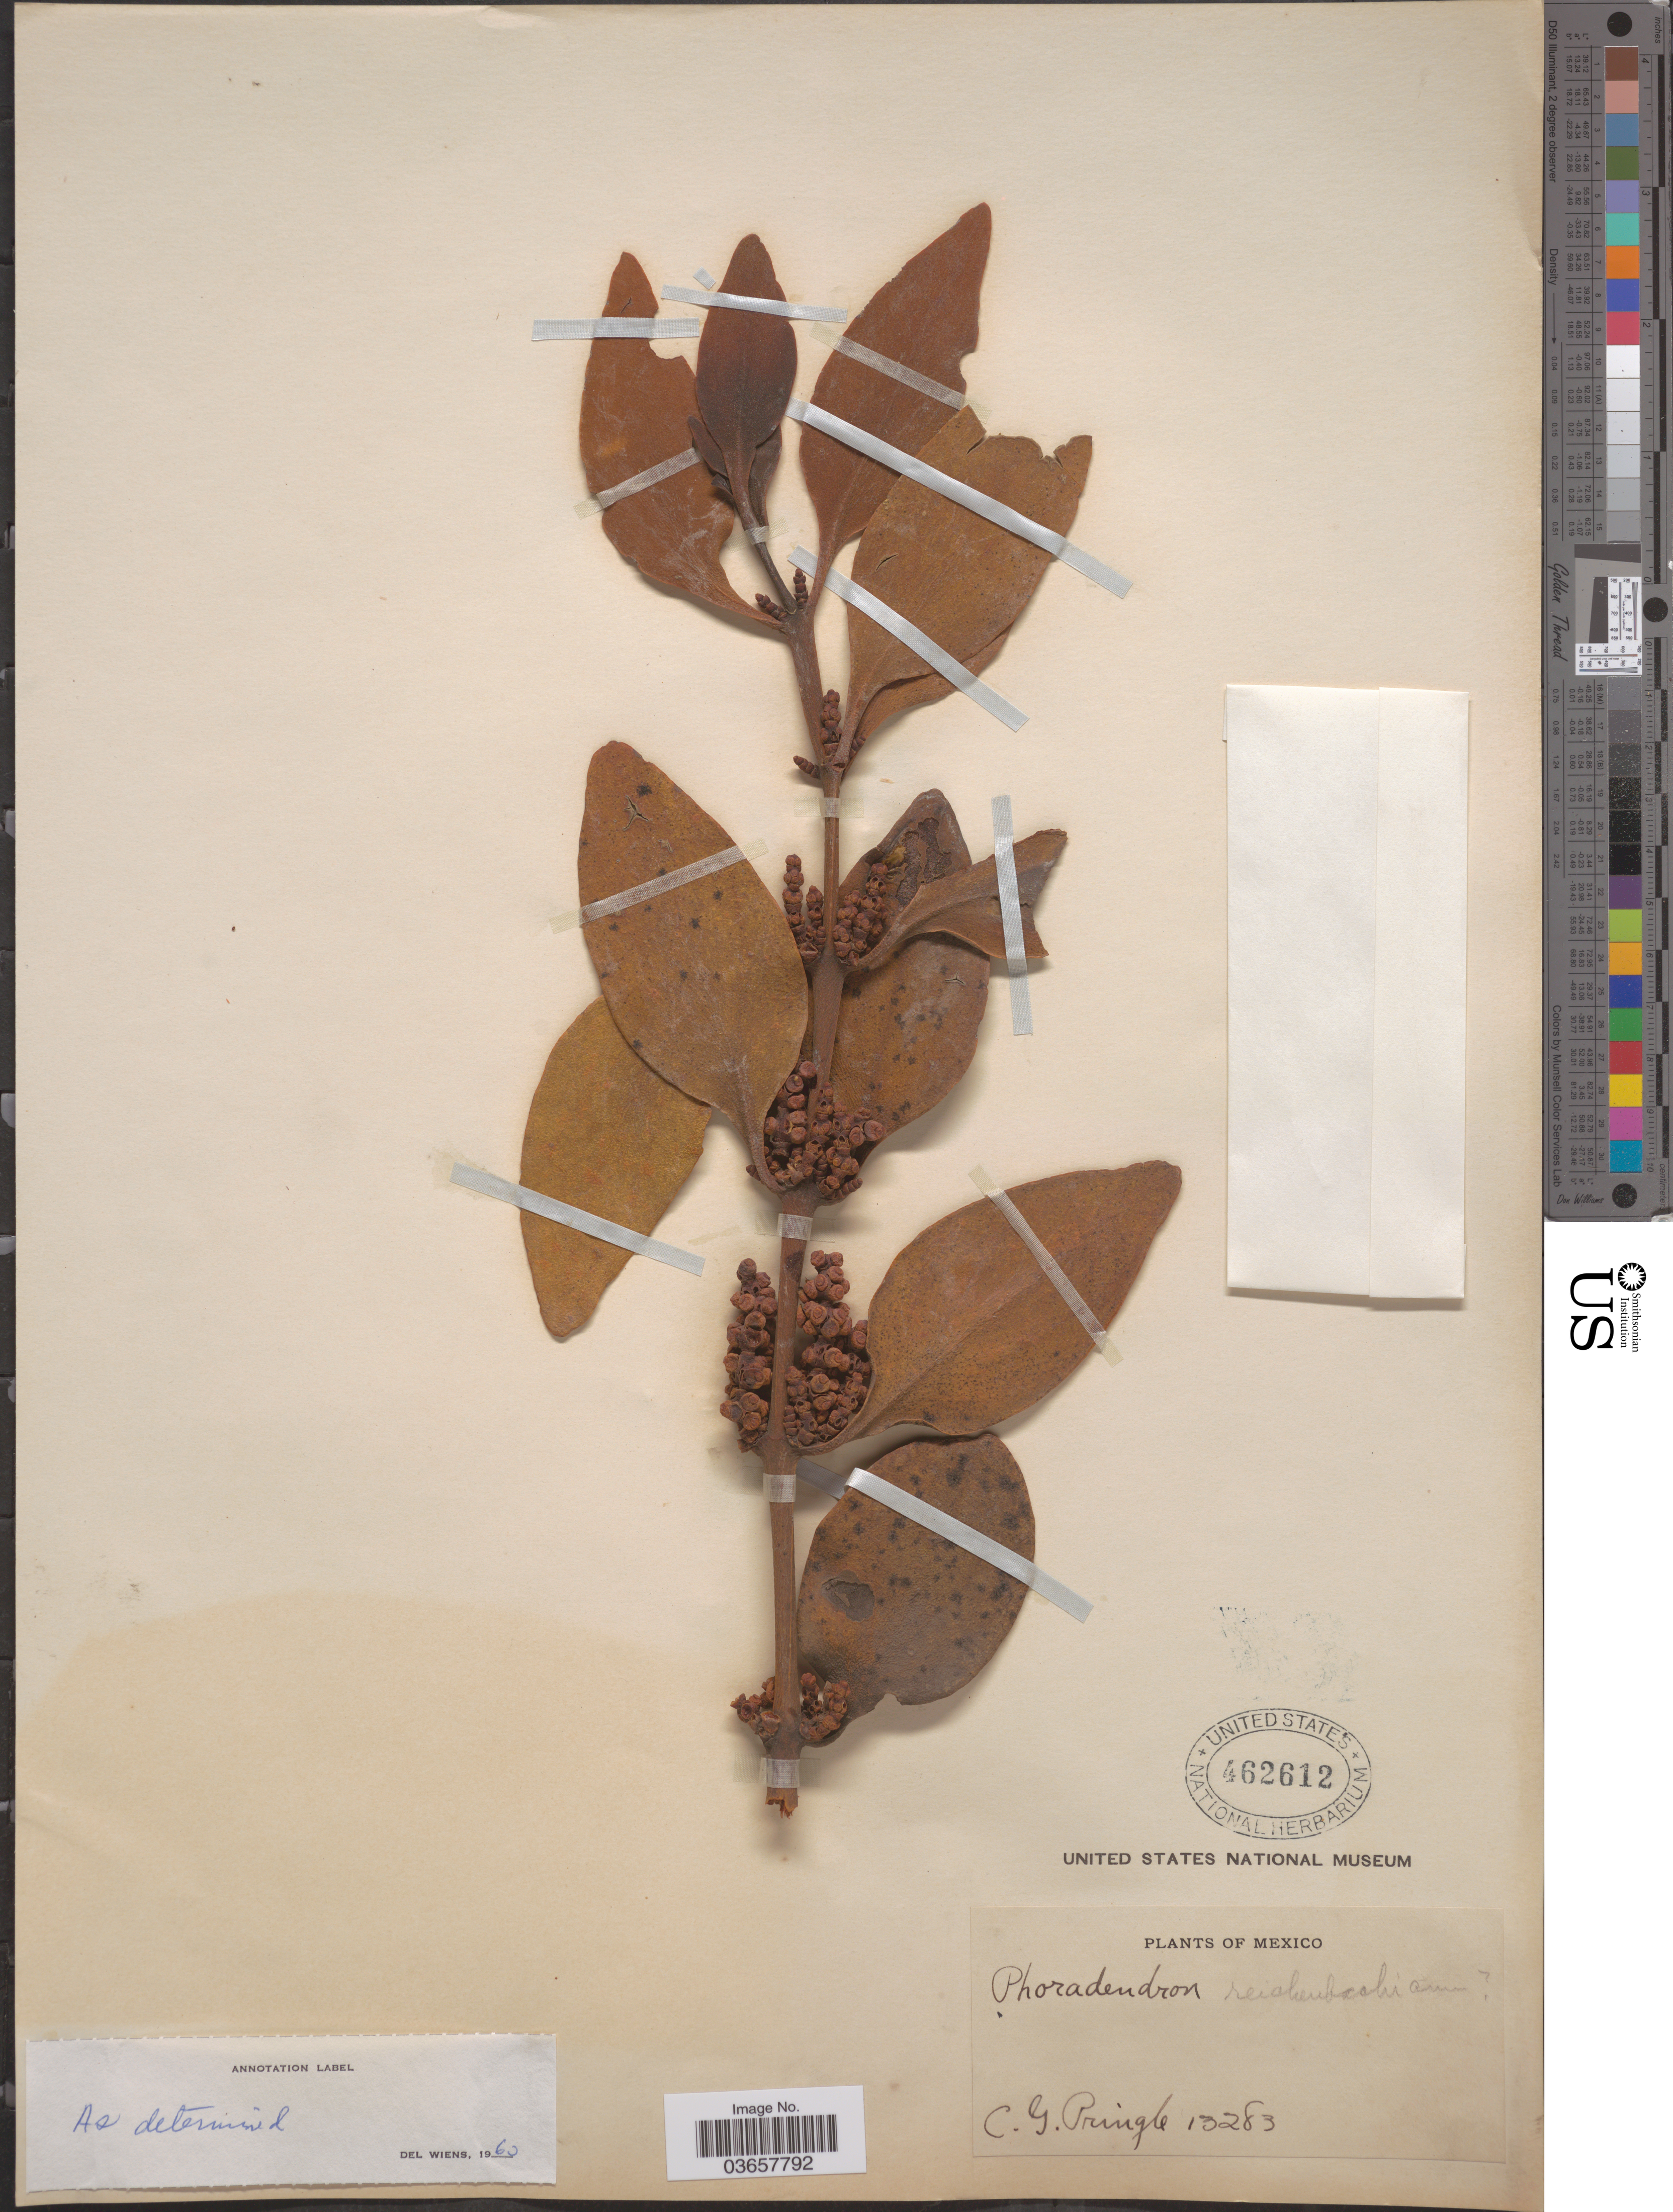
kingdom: Plantae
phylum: Tracheophyta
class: Magnoliopsida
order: Santalales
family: Viscaceae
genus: Phoradendron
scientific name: Phoradendron reichenbachianum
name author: (Seem.) Oliv.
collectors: C. G. Pringle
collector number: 13283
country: Mexico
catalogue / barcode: US 462612